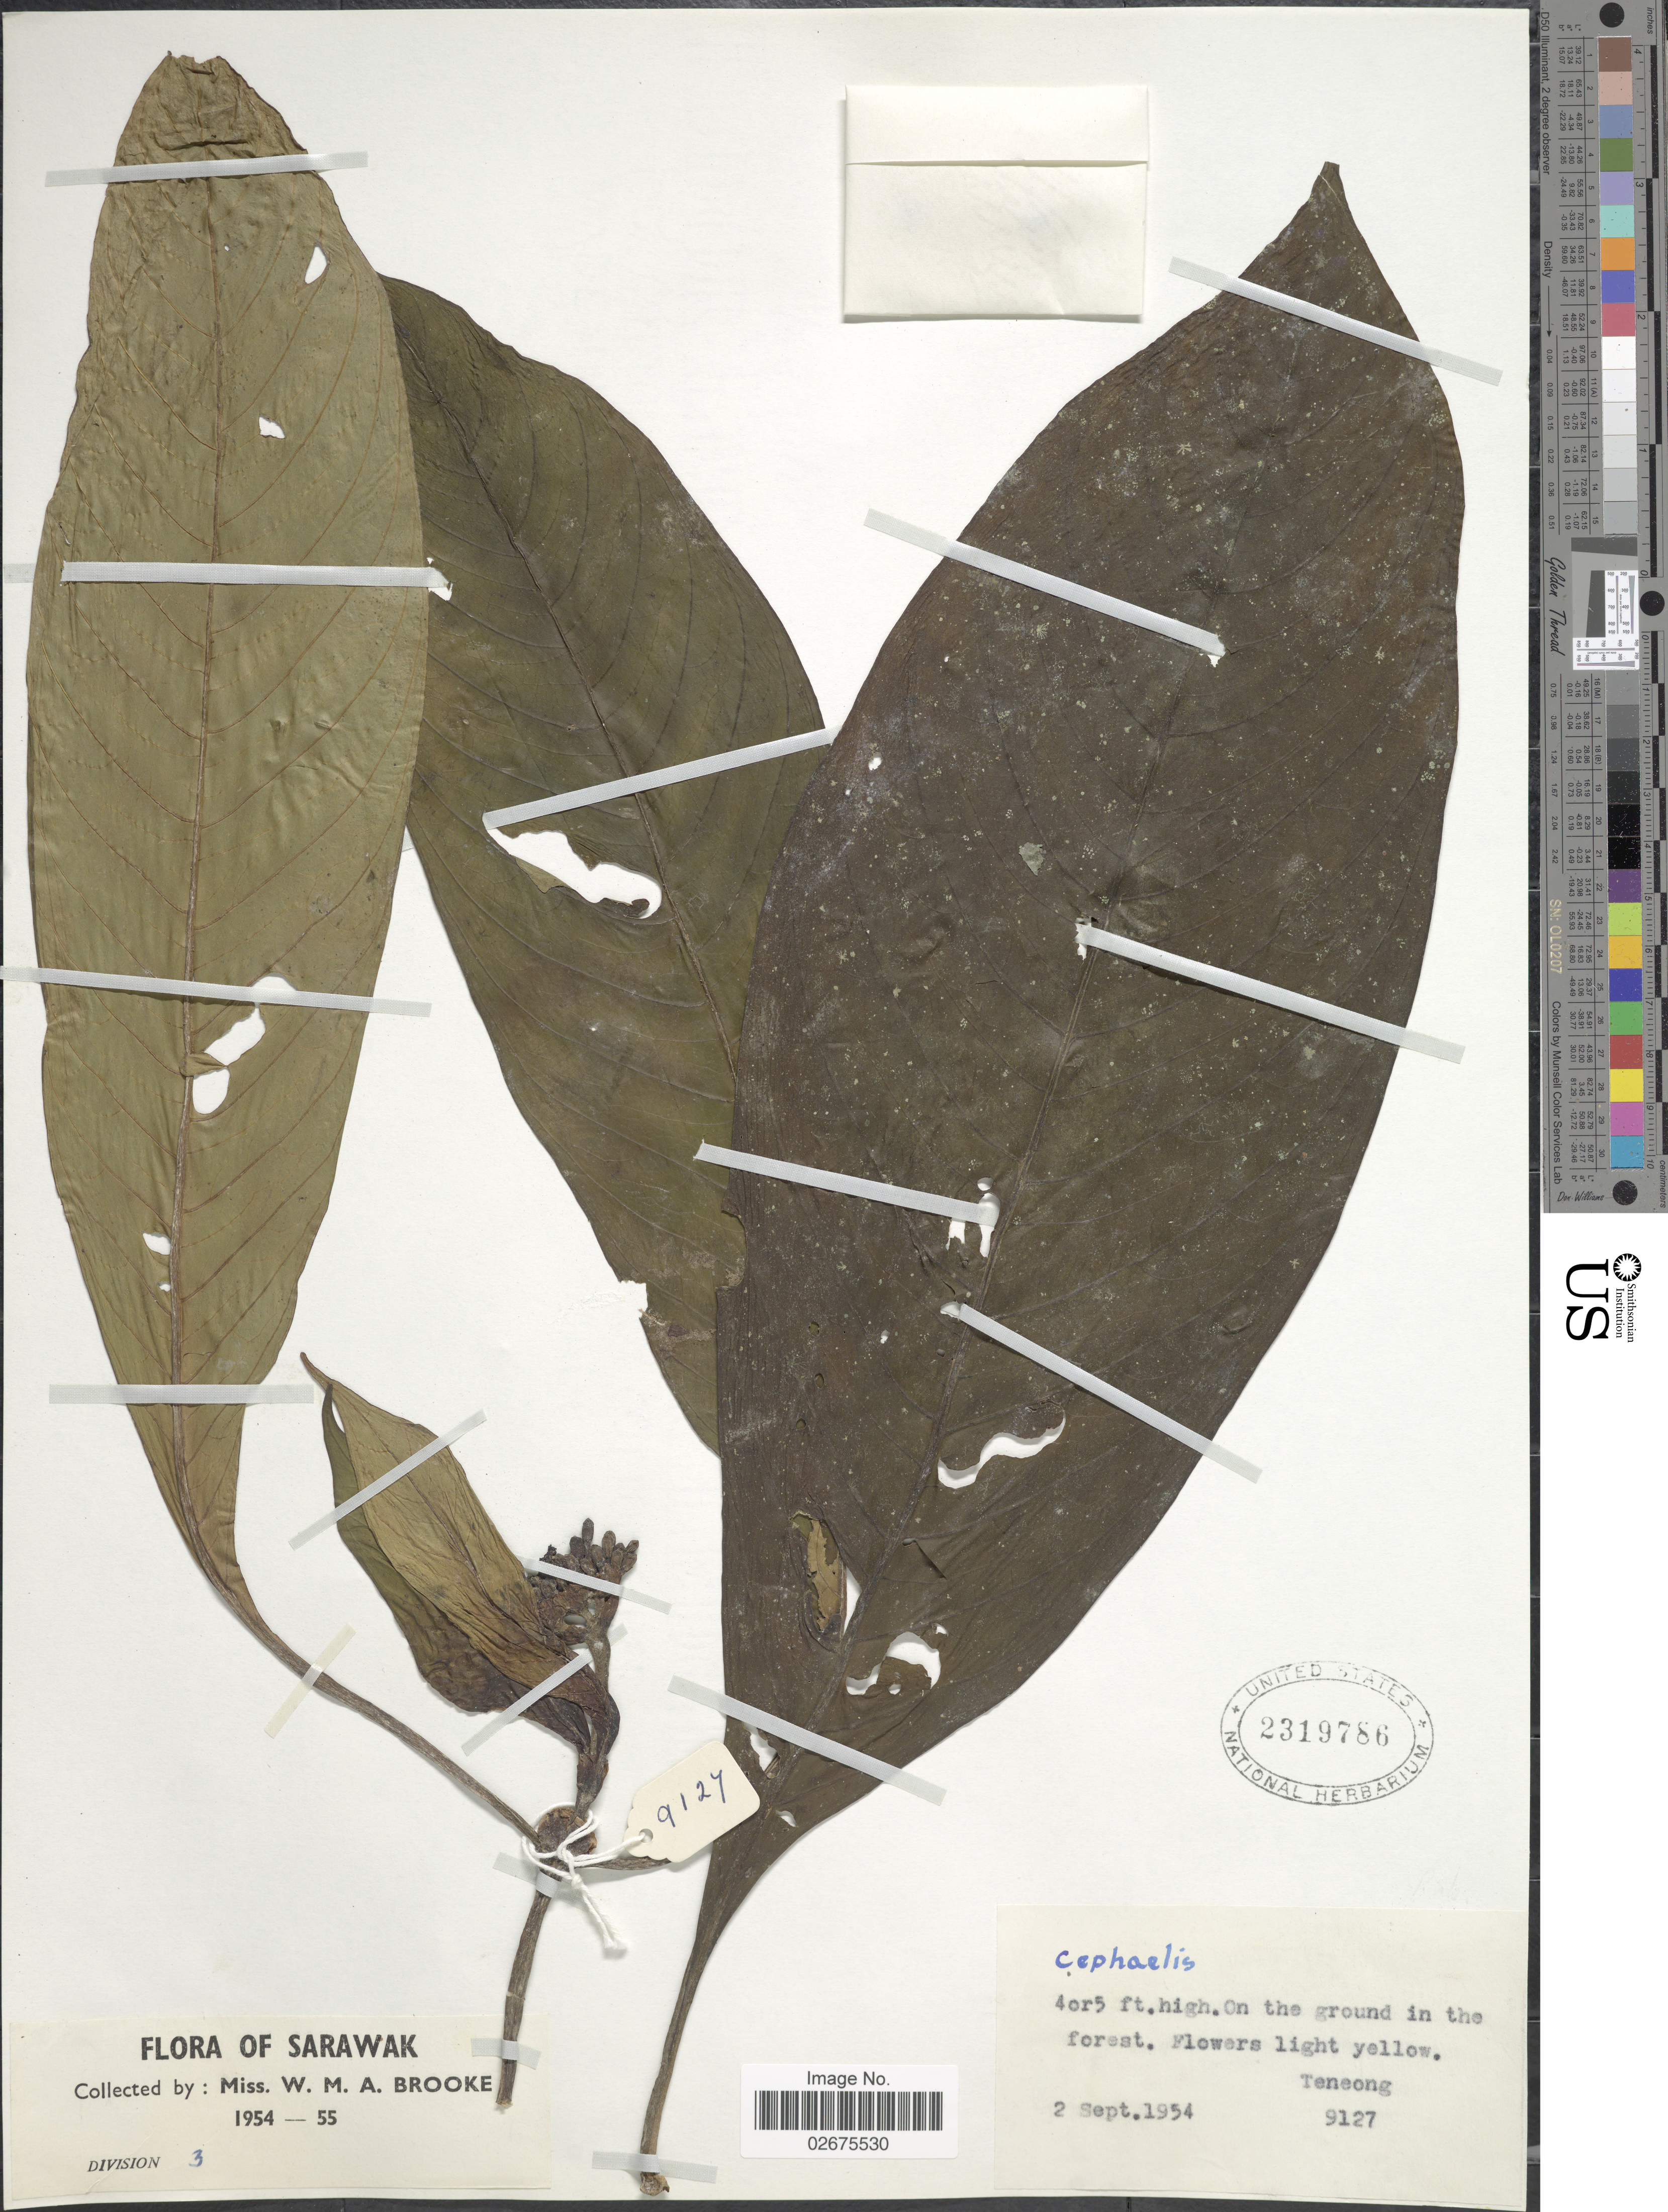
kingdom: Plantae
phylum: Tracheophyta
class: Magnoliopsida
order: Gentianales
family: Rubiaceae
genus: Cephaelis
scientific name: Cephaelis sp.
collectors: W. Brooke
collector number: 9127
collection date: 1954-09-02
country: Malaysia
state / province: Sarawak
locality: Teneong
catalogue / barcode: US 2319786